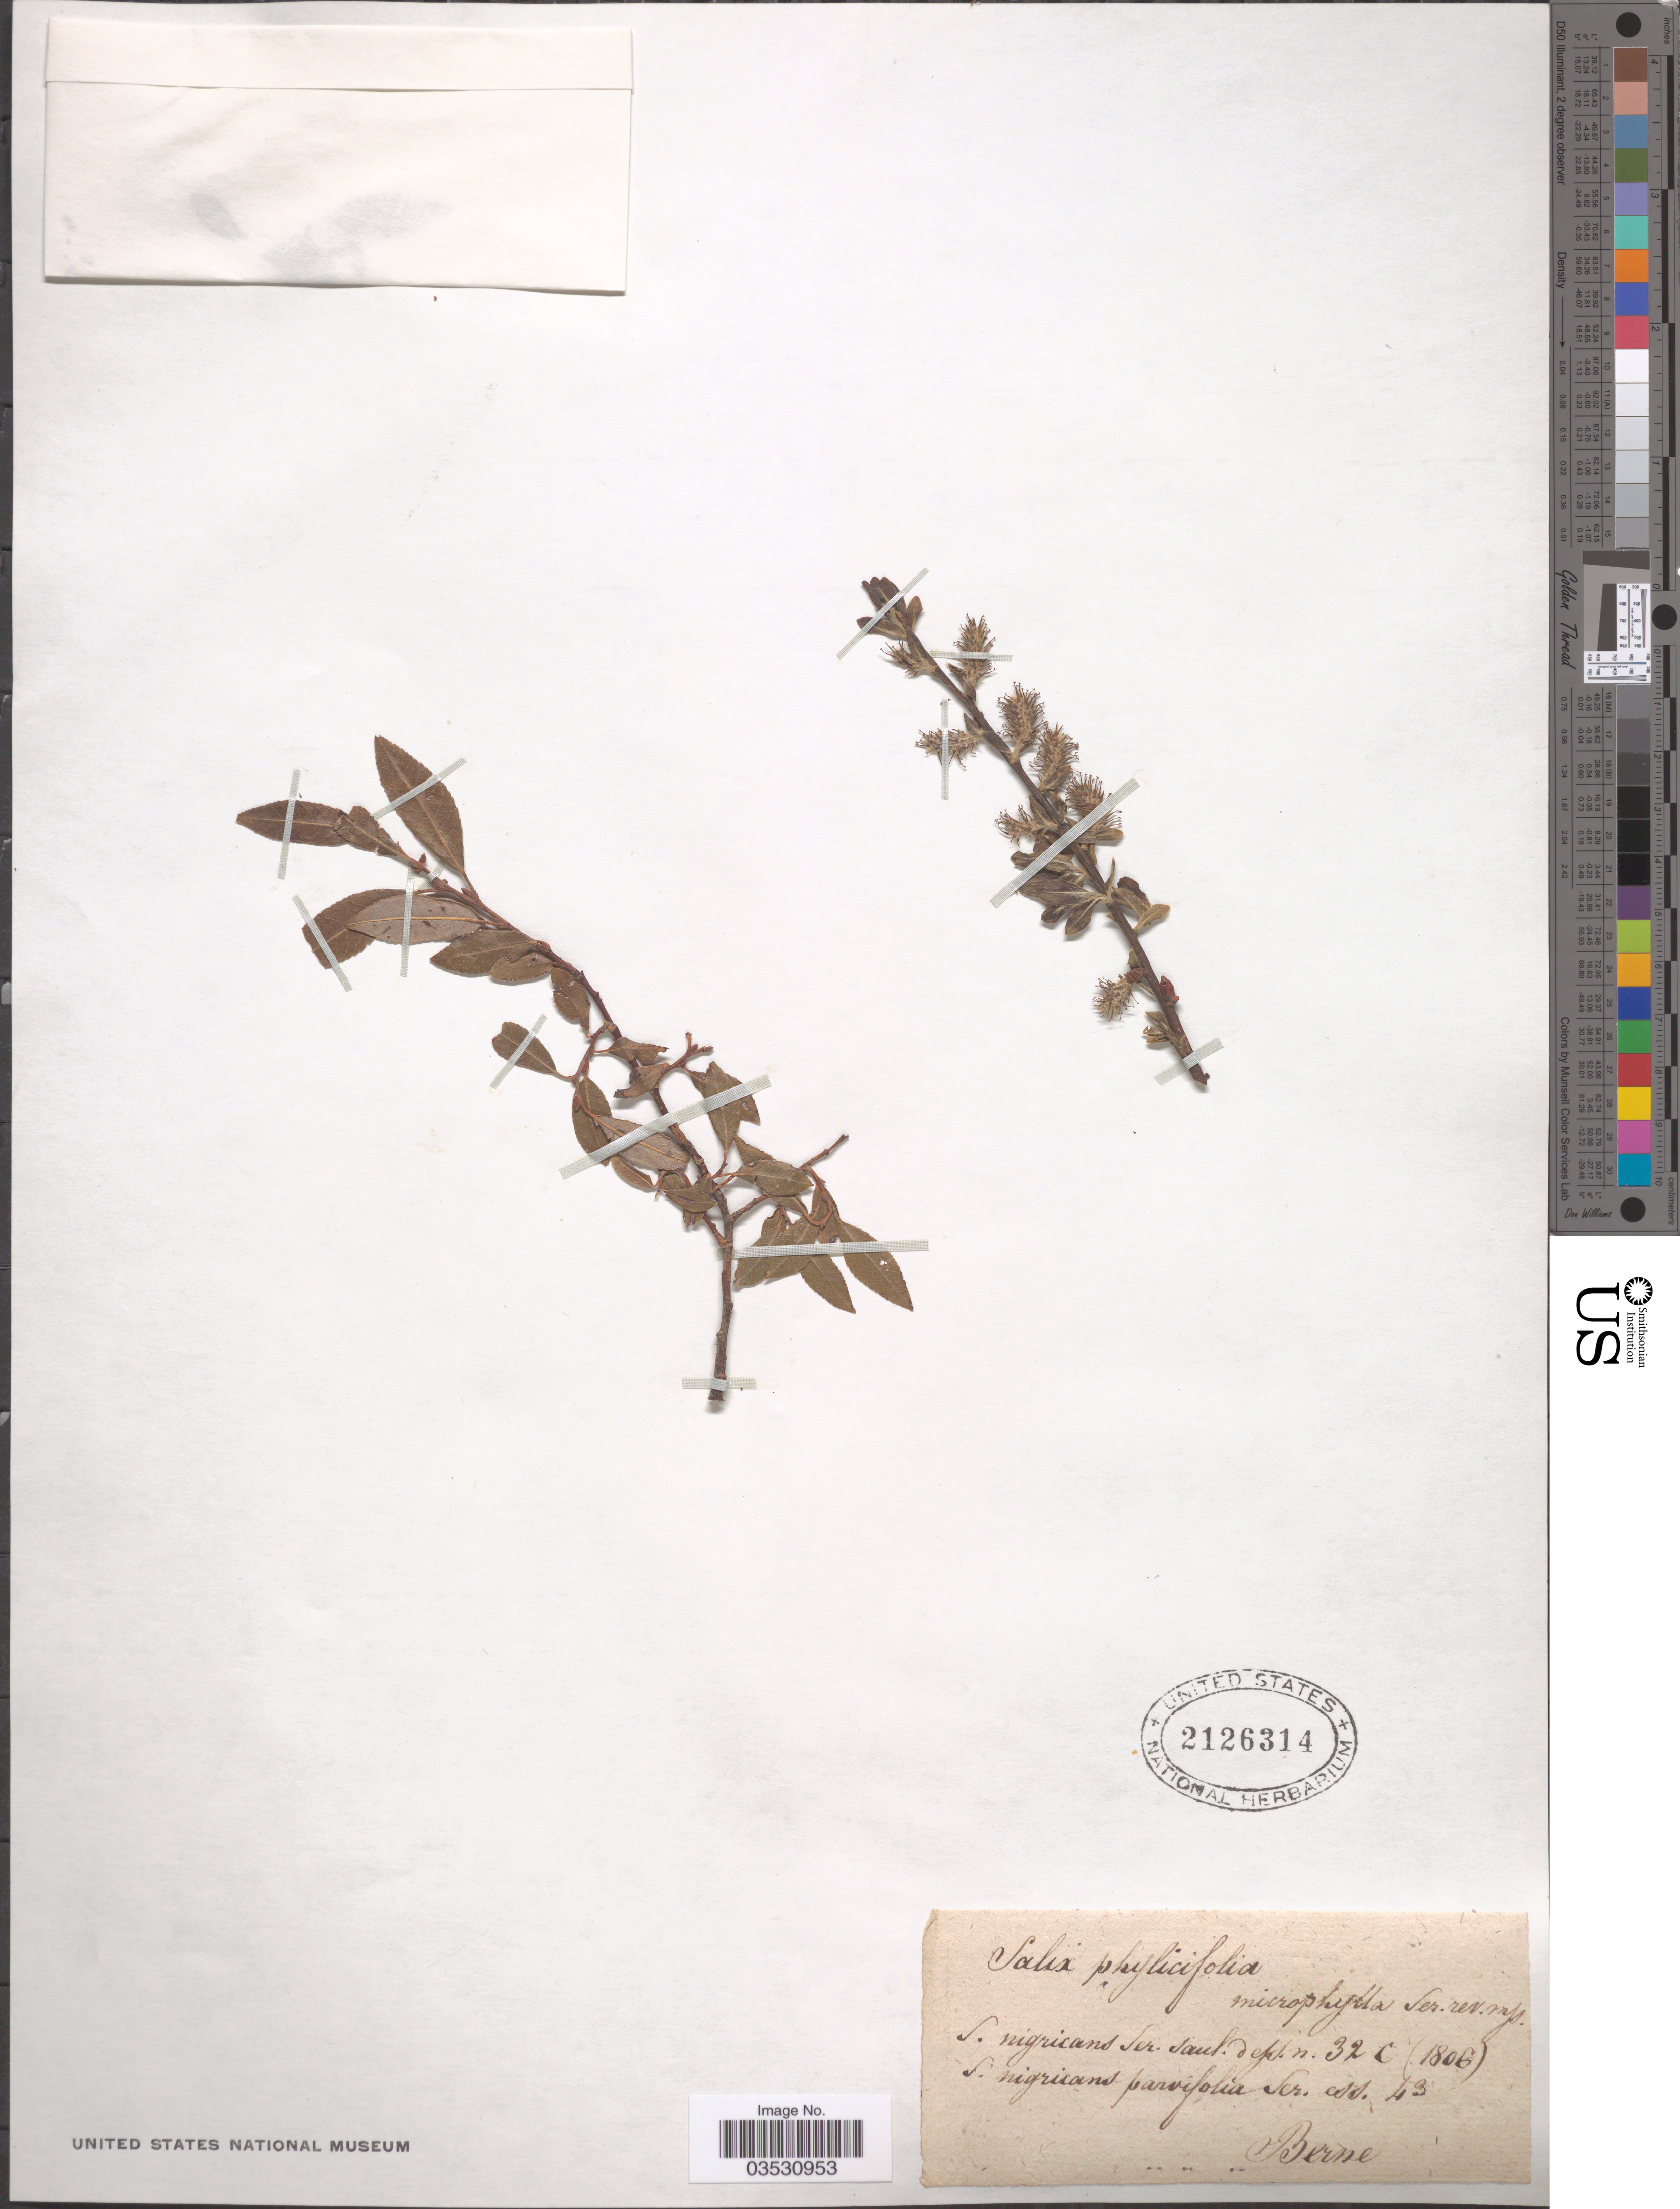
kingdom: Plantae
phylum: Tracheophyta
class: Magnoliopsida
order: Malpighiales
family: Salicaceae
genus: Salix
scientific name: Salix phylicifolia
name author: L.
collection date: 1806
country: Switzerland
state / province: Bern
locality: Berne.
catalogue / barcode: US 2126314